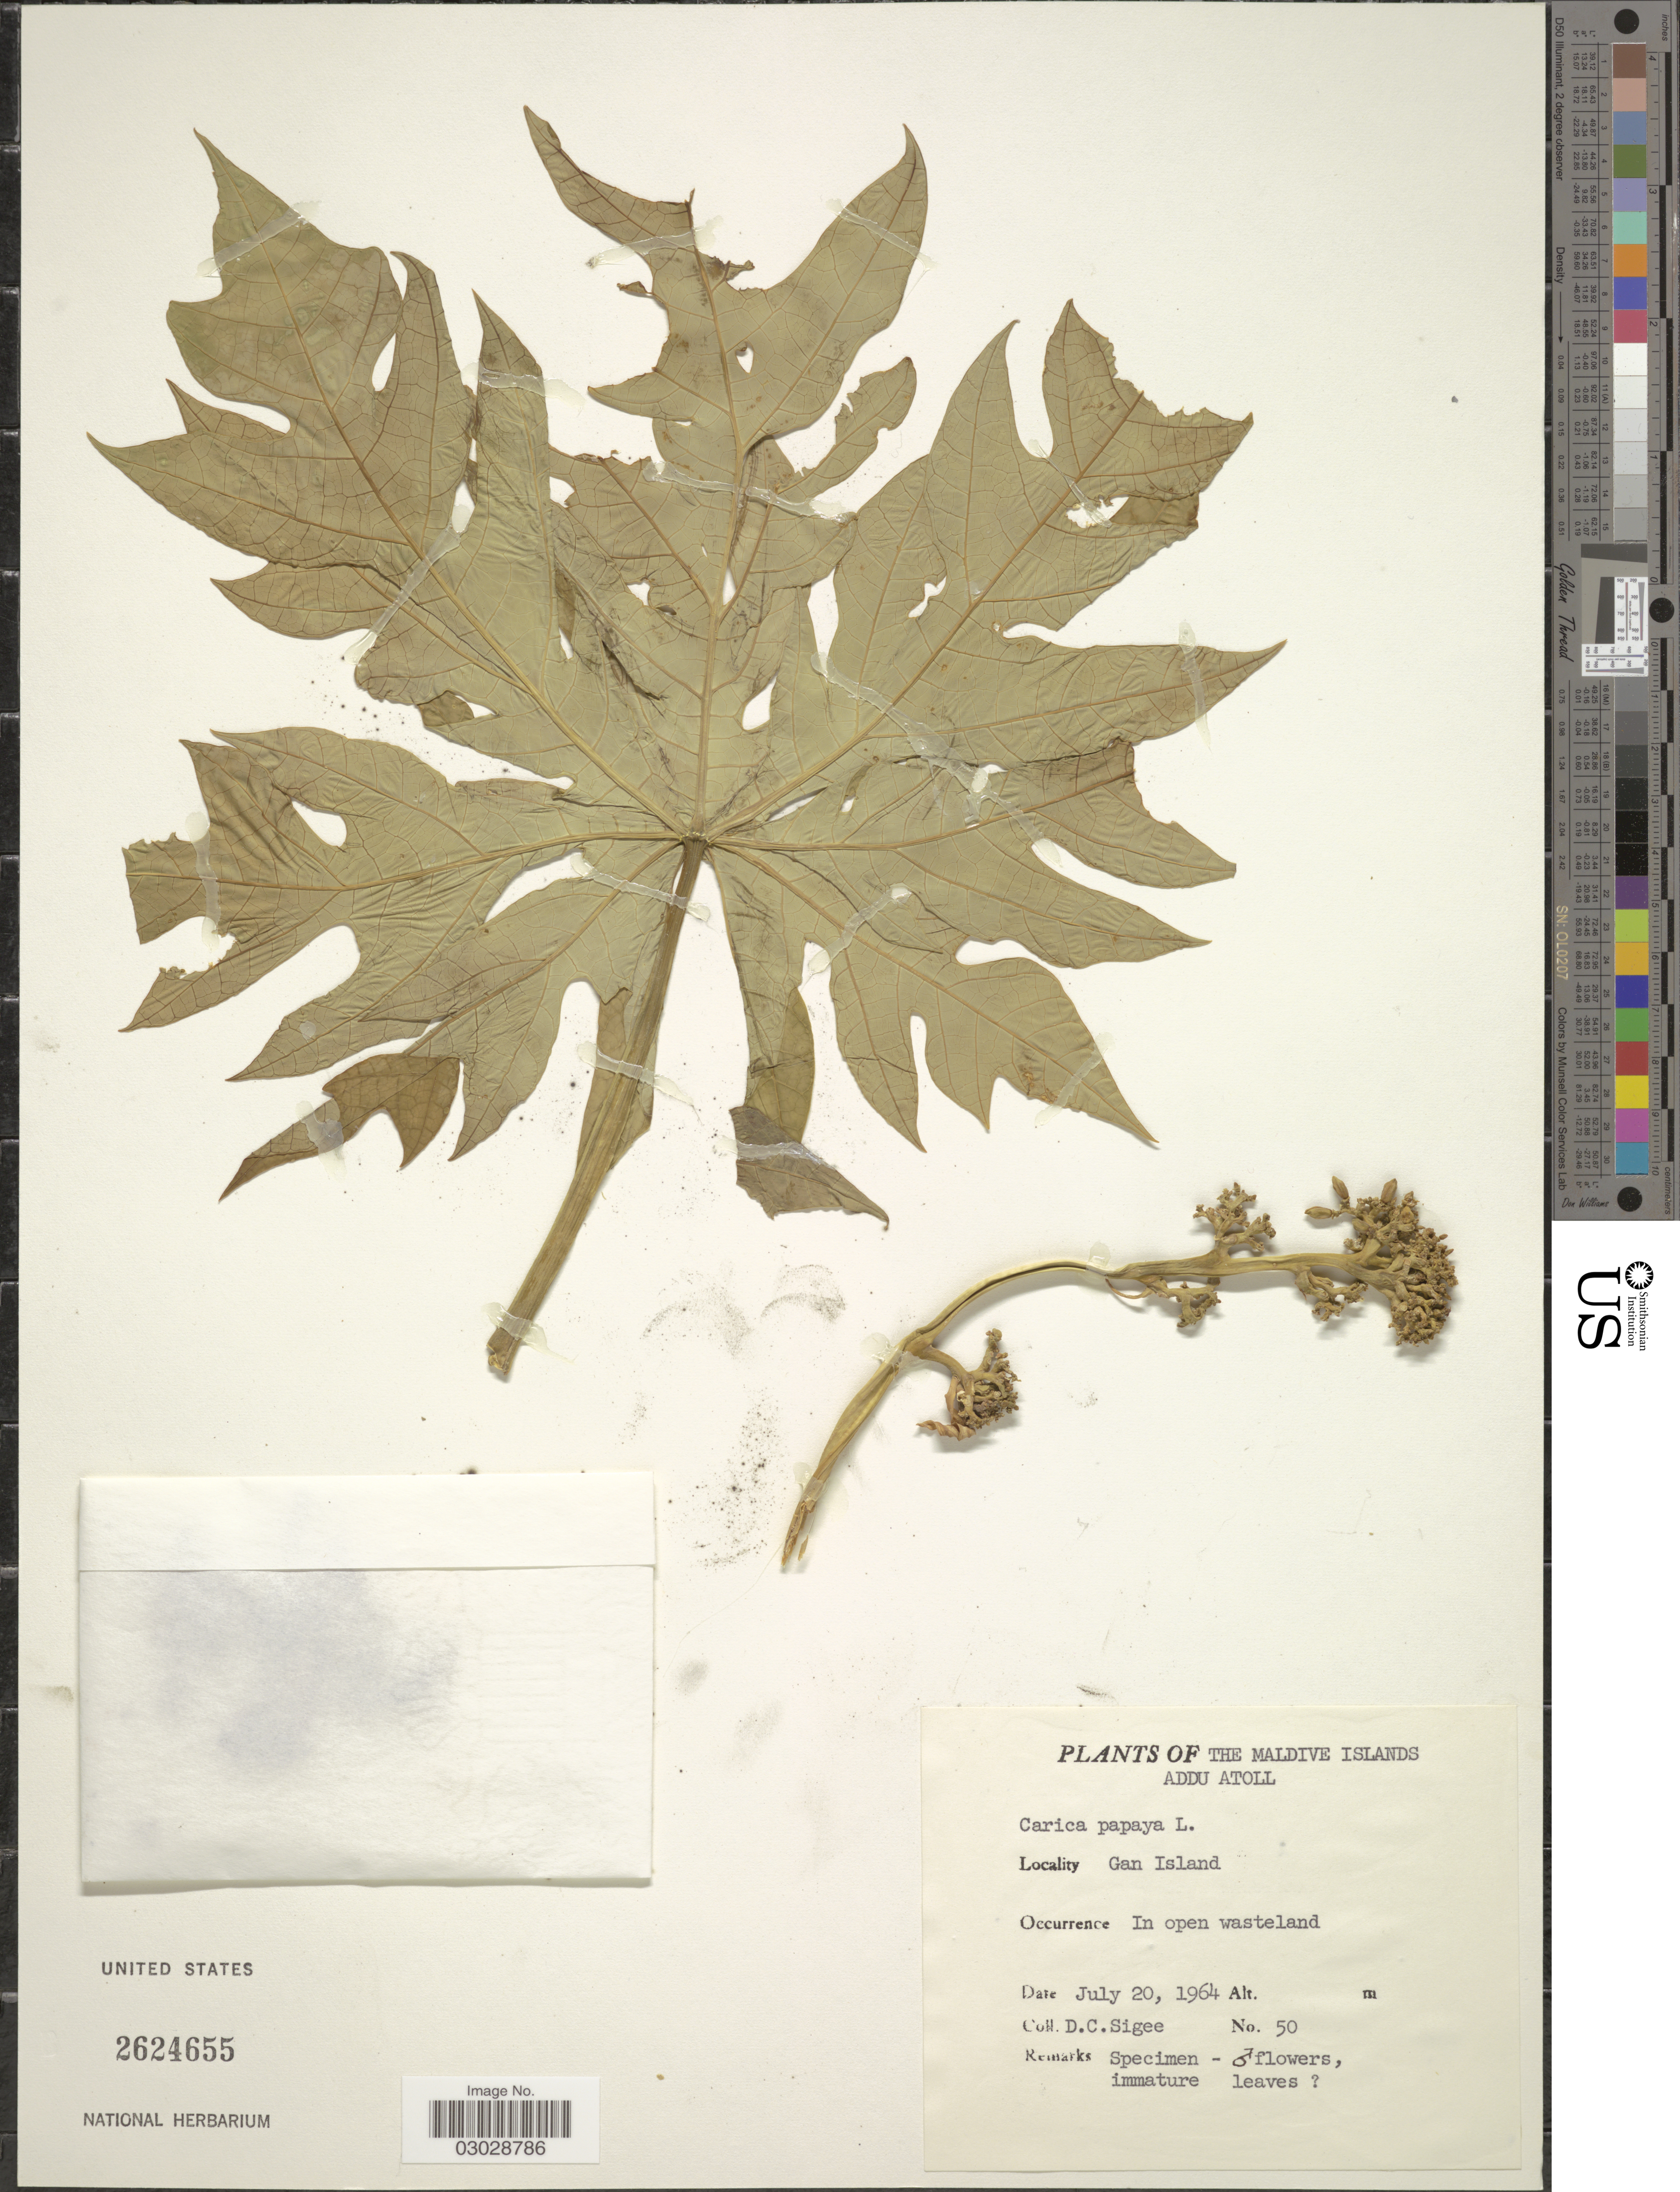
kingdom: Plantae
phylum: Tracheophyta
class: Magnoliopsida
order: Brassicales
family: Caricaceae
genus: Carica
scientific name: Carica papaya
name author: L.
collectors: D. C. Sigee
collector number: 50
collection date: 1964-07-20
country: Maldive Islands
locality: The Maldive Islands. Addu Atoll. Gan Island.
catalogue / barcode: US 2624655